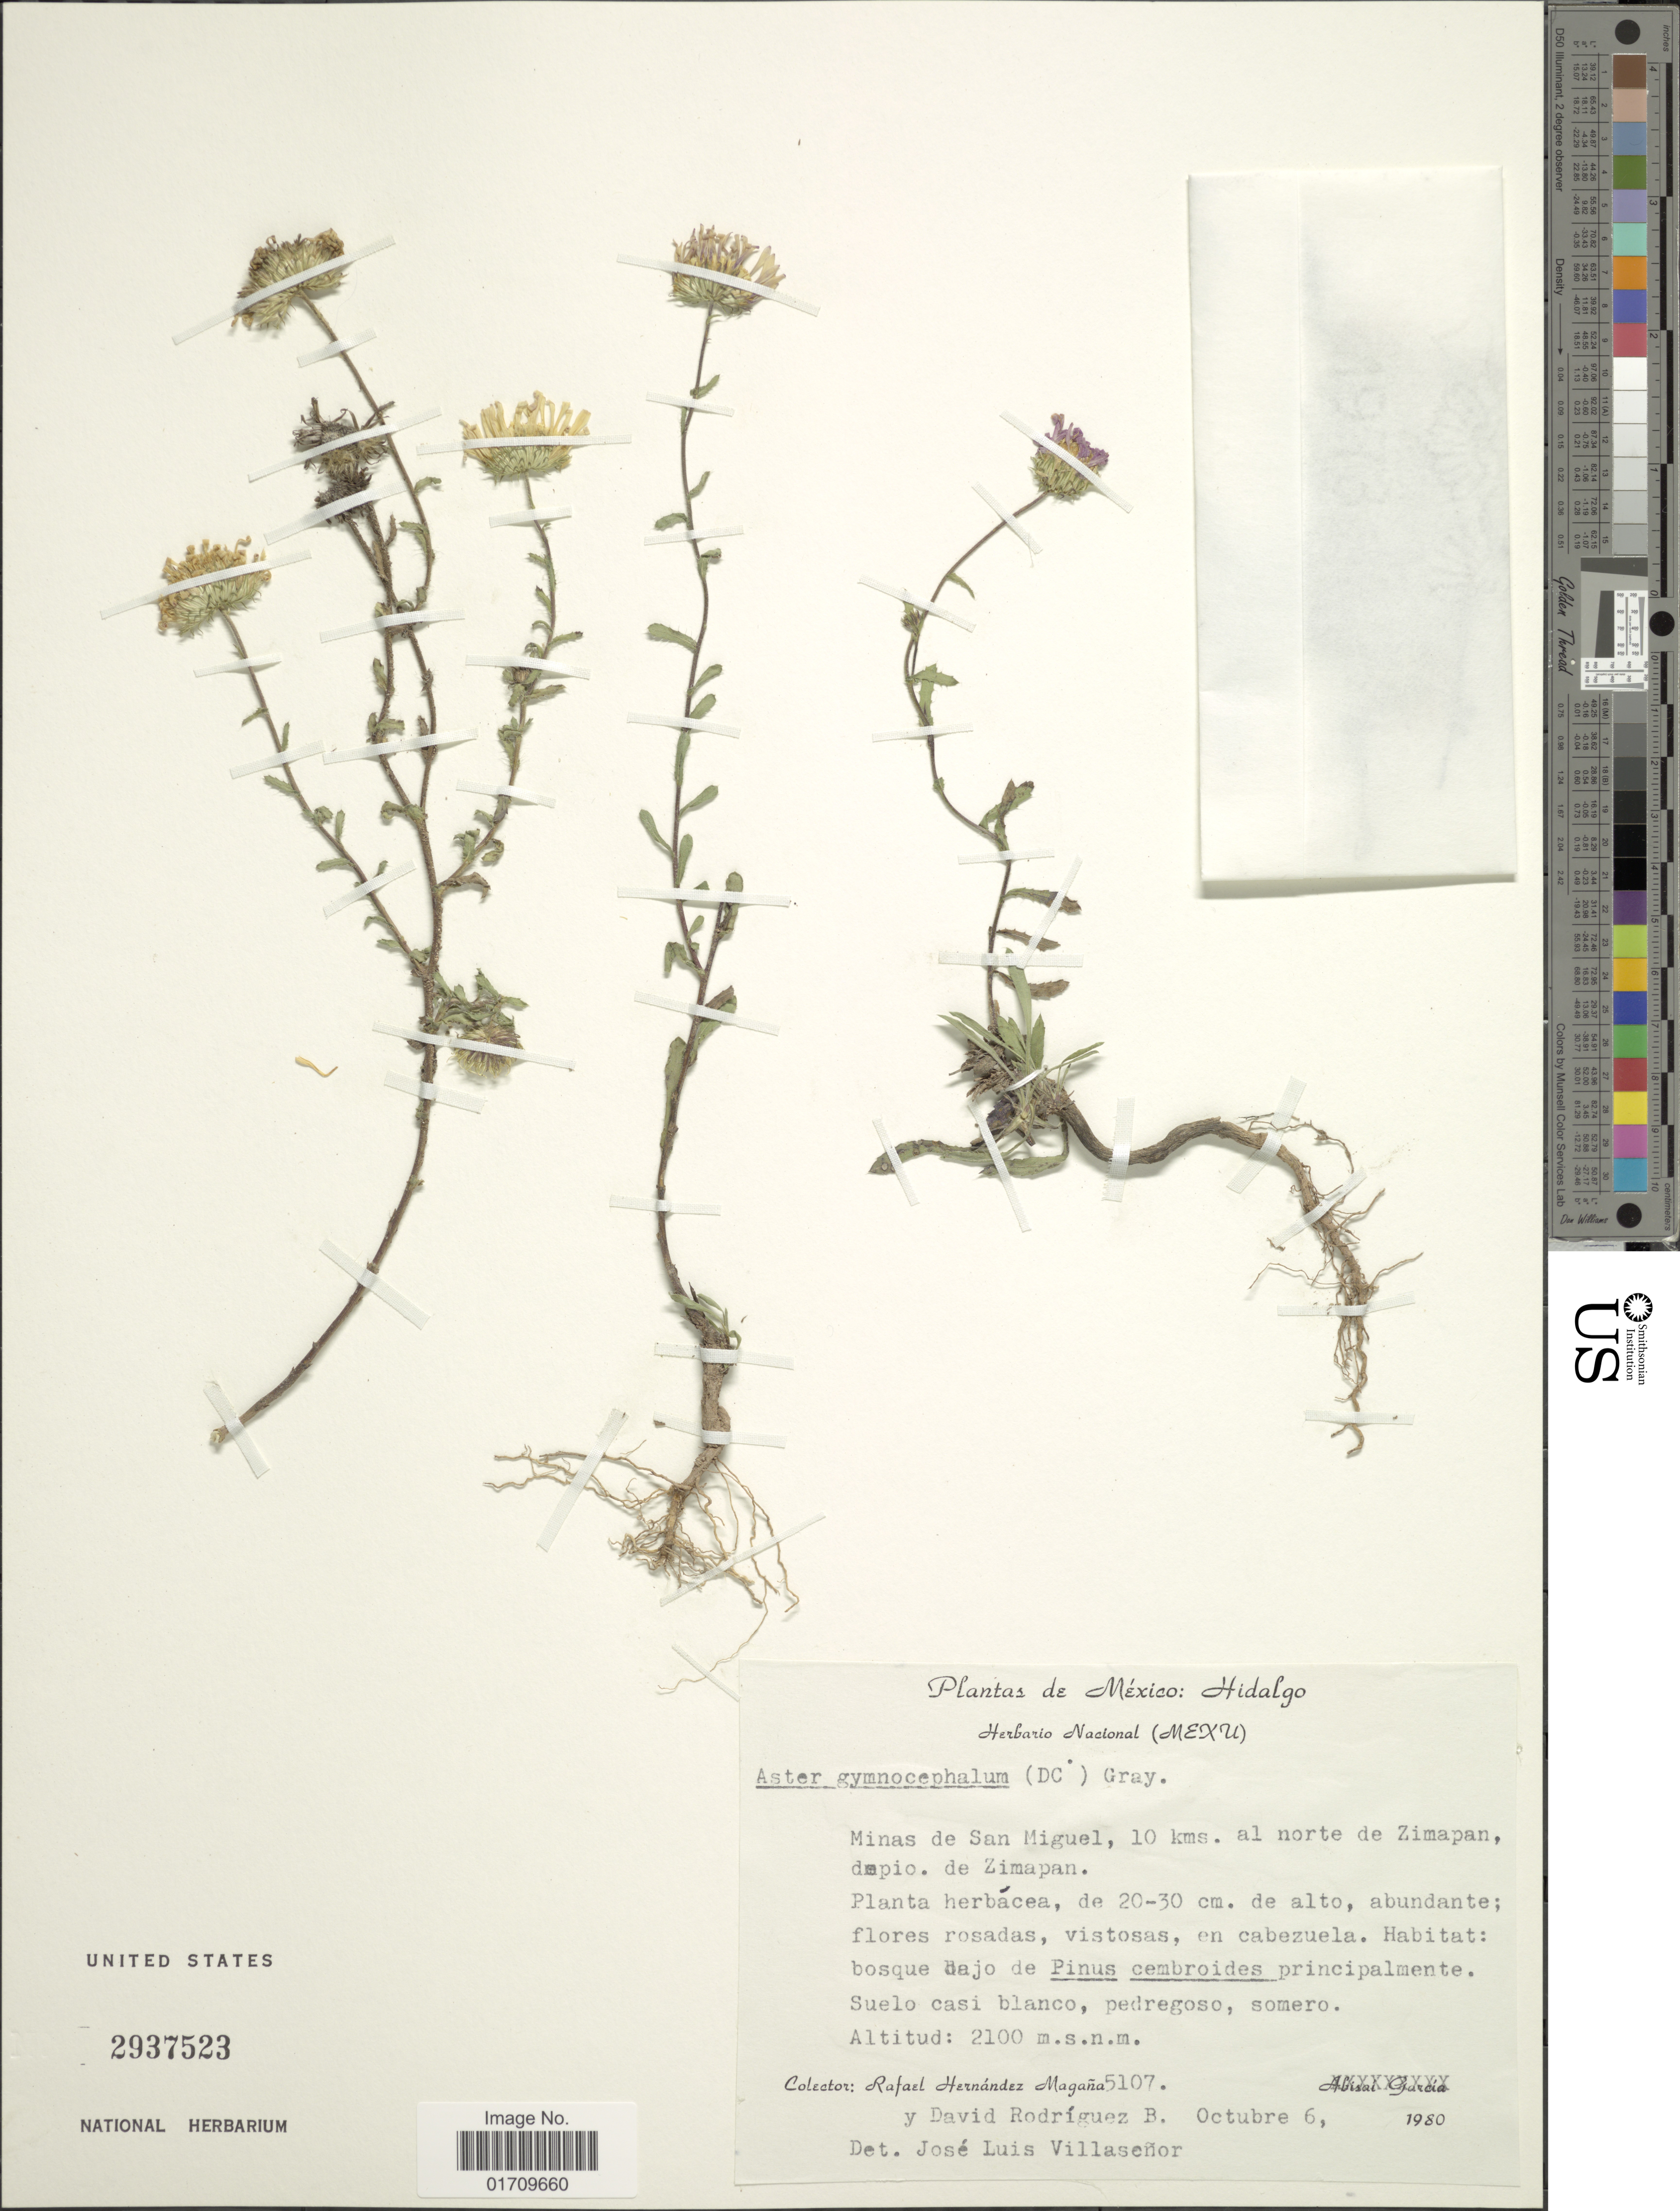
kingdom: Plantae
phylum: Tracheophyta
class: Magnoliopsida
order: Asterales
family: Asteraceae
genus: Machaeranthera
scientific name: Machaeranthera gymnocephala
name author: (DC.) Shinners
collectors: R. Hernández-M. & D. Rodríguez B.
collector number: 5107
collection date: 1980-10-06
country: Mexico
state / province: Hidalgo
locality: Minas de San Miguel, 10 kms al norte de Zimapan, depio. de Zimapan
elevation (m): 2100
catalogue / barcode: US 2937523